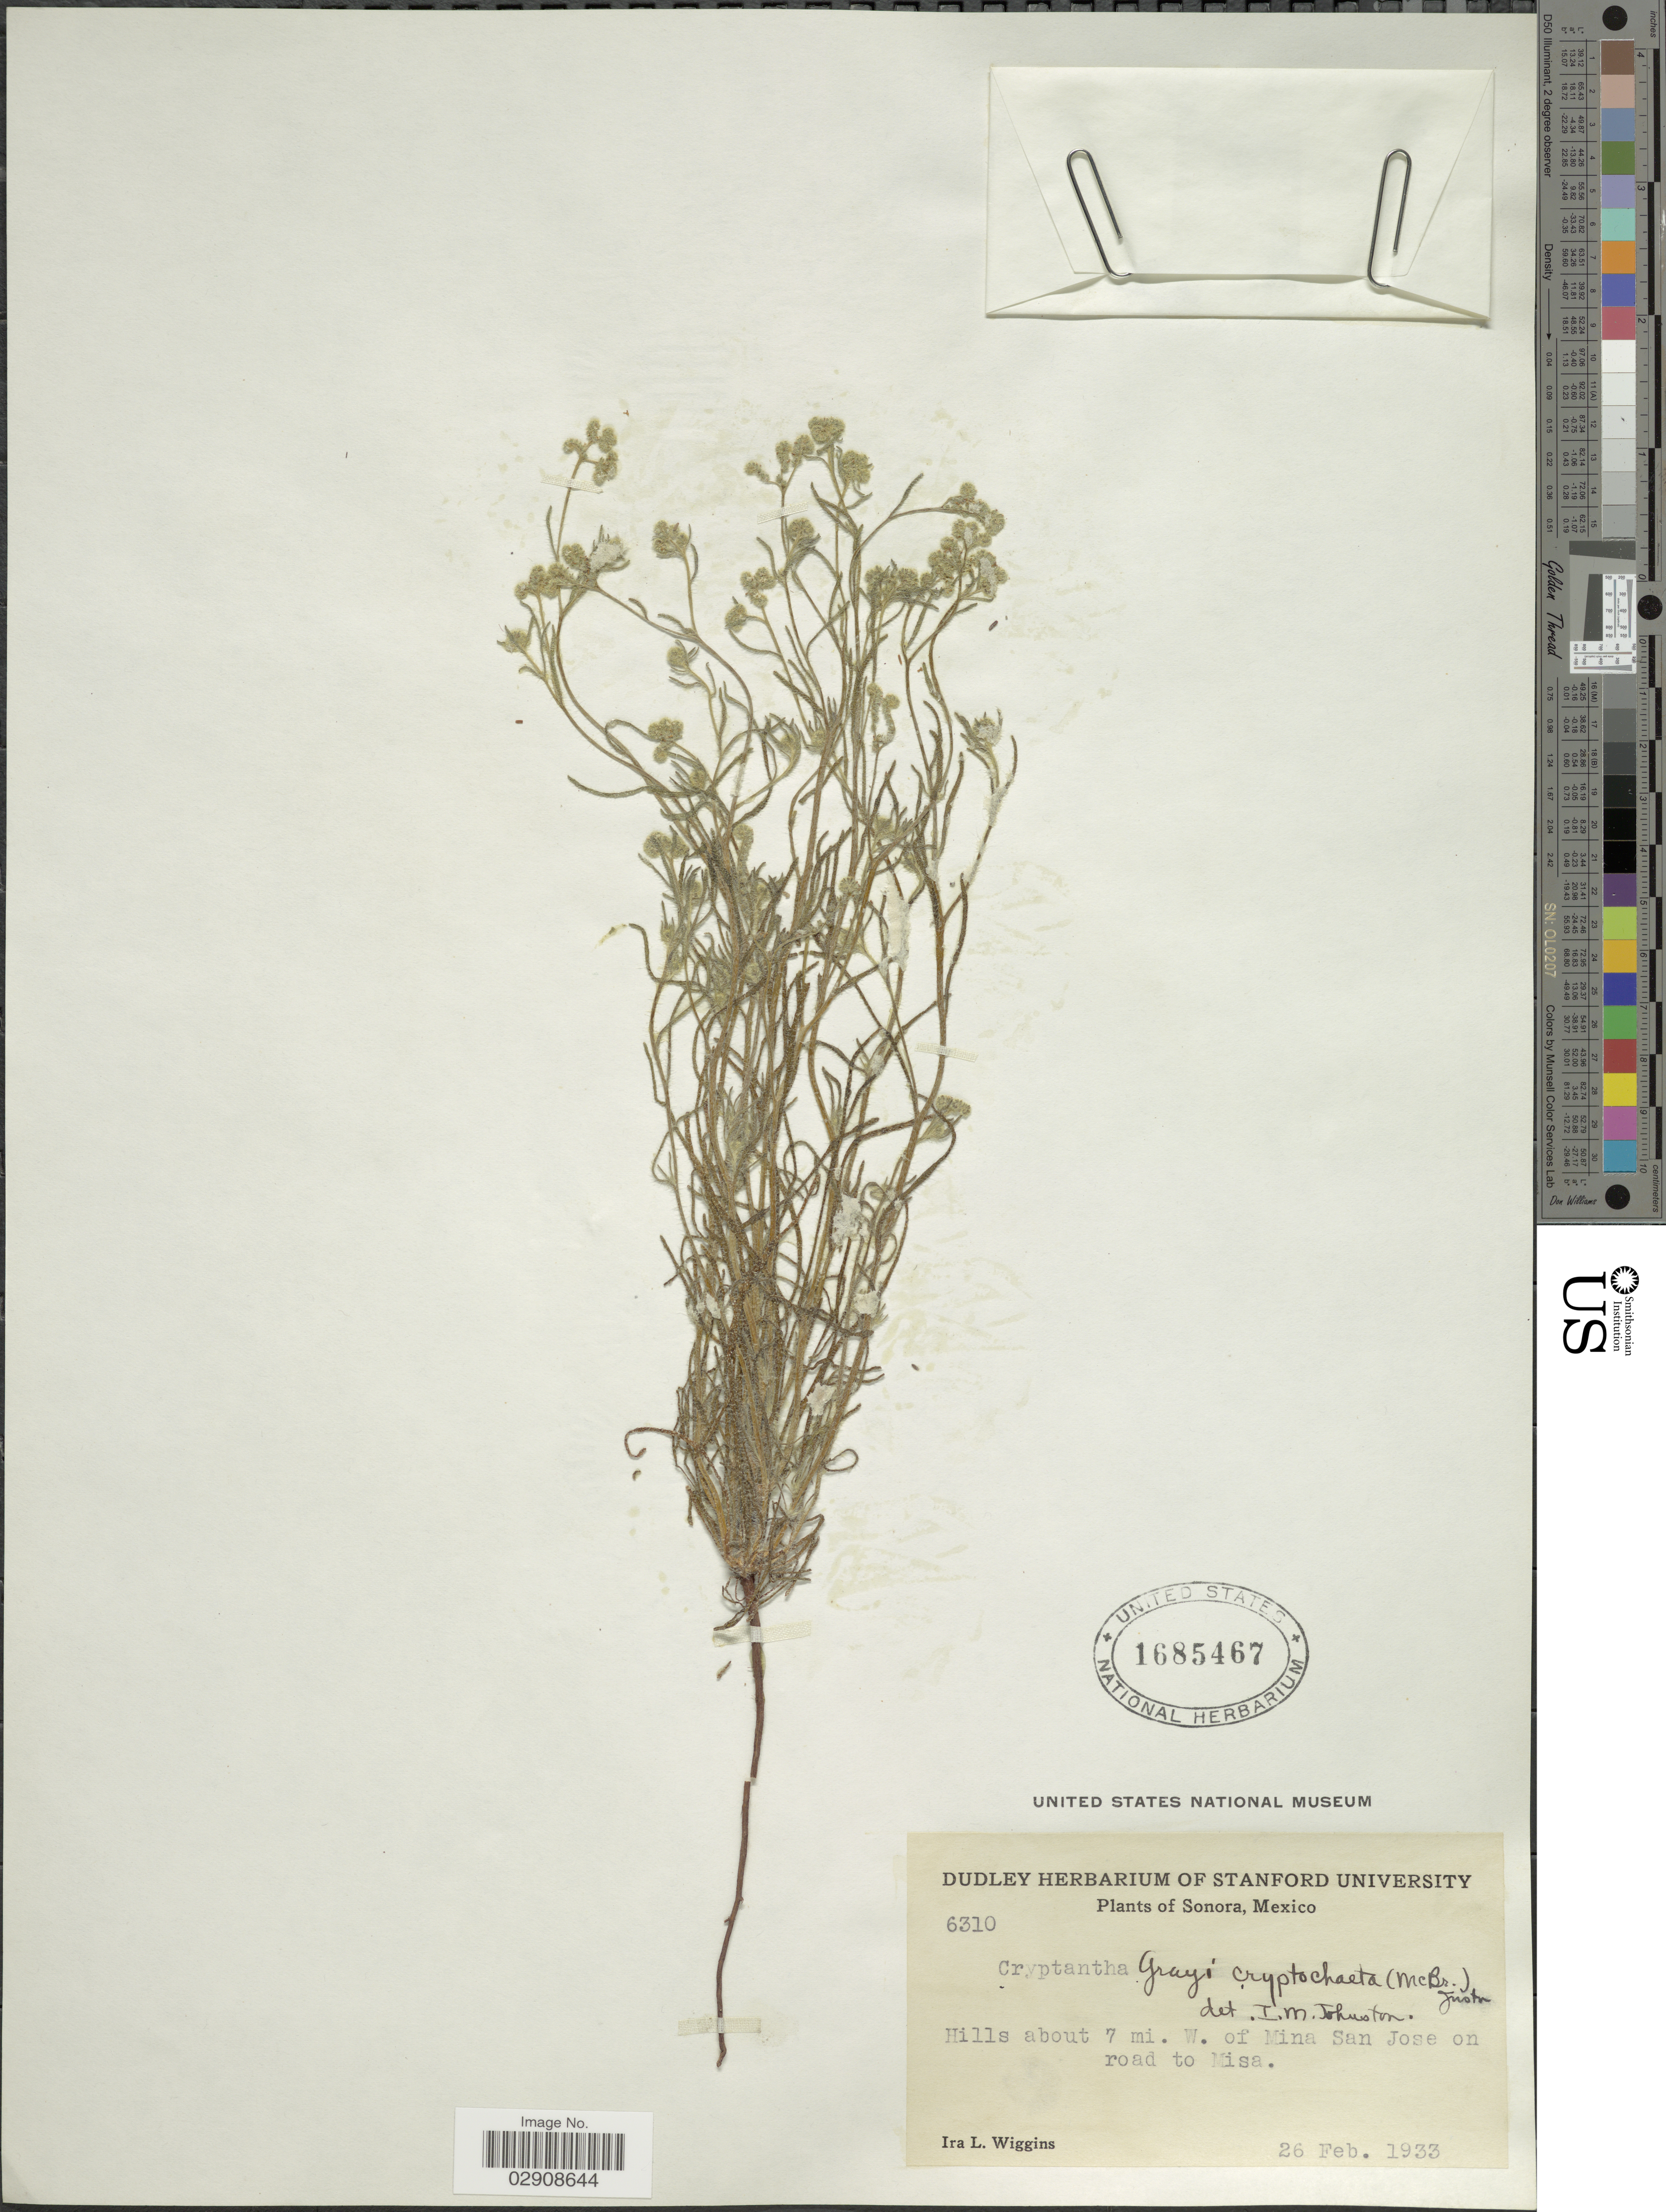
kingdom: Plantae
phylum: Tracheophyta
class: Magnoliopsida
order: Boraginales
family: Boraginaceae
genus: Cryptantha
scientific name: Cryptantha grayi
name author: (Vasey &) J.F. Macbr.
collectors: I. L. Wiggins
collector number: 6310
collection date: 1933-02-26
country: Mexico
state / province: Sonora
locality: Hills about 7 mi. W. of Mina San Jose on road to Misa.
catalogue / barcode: US 1685467